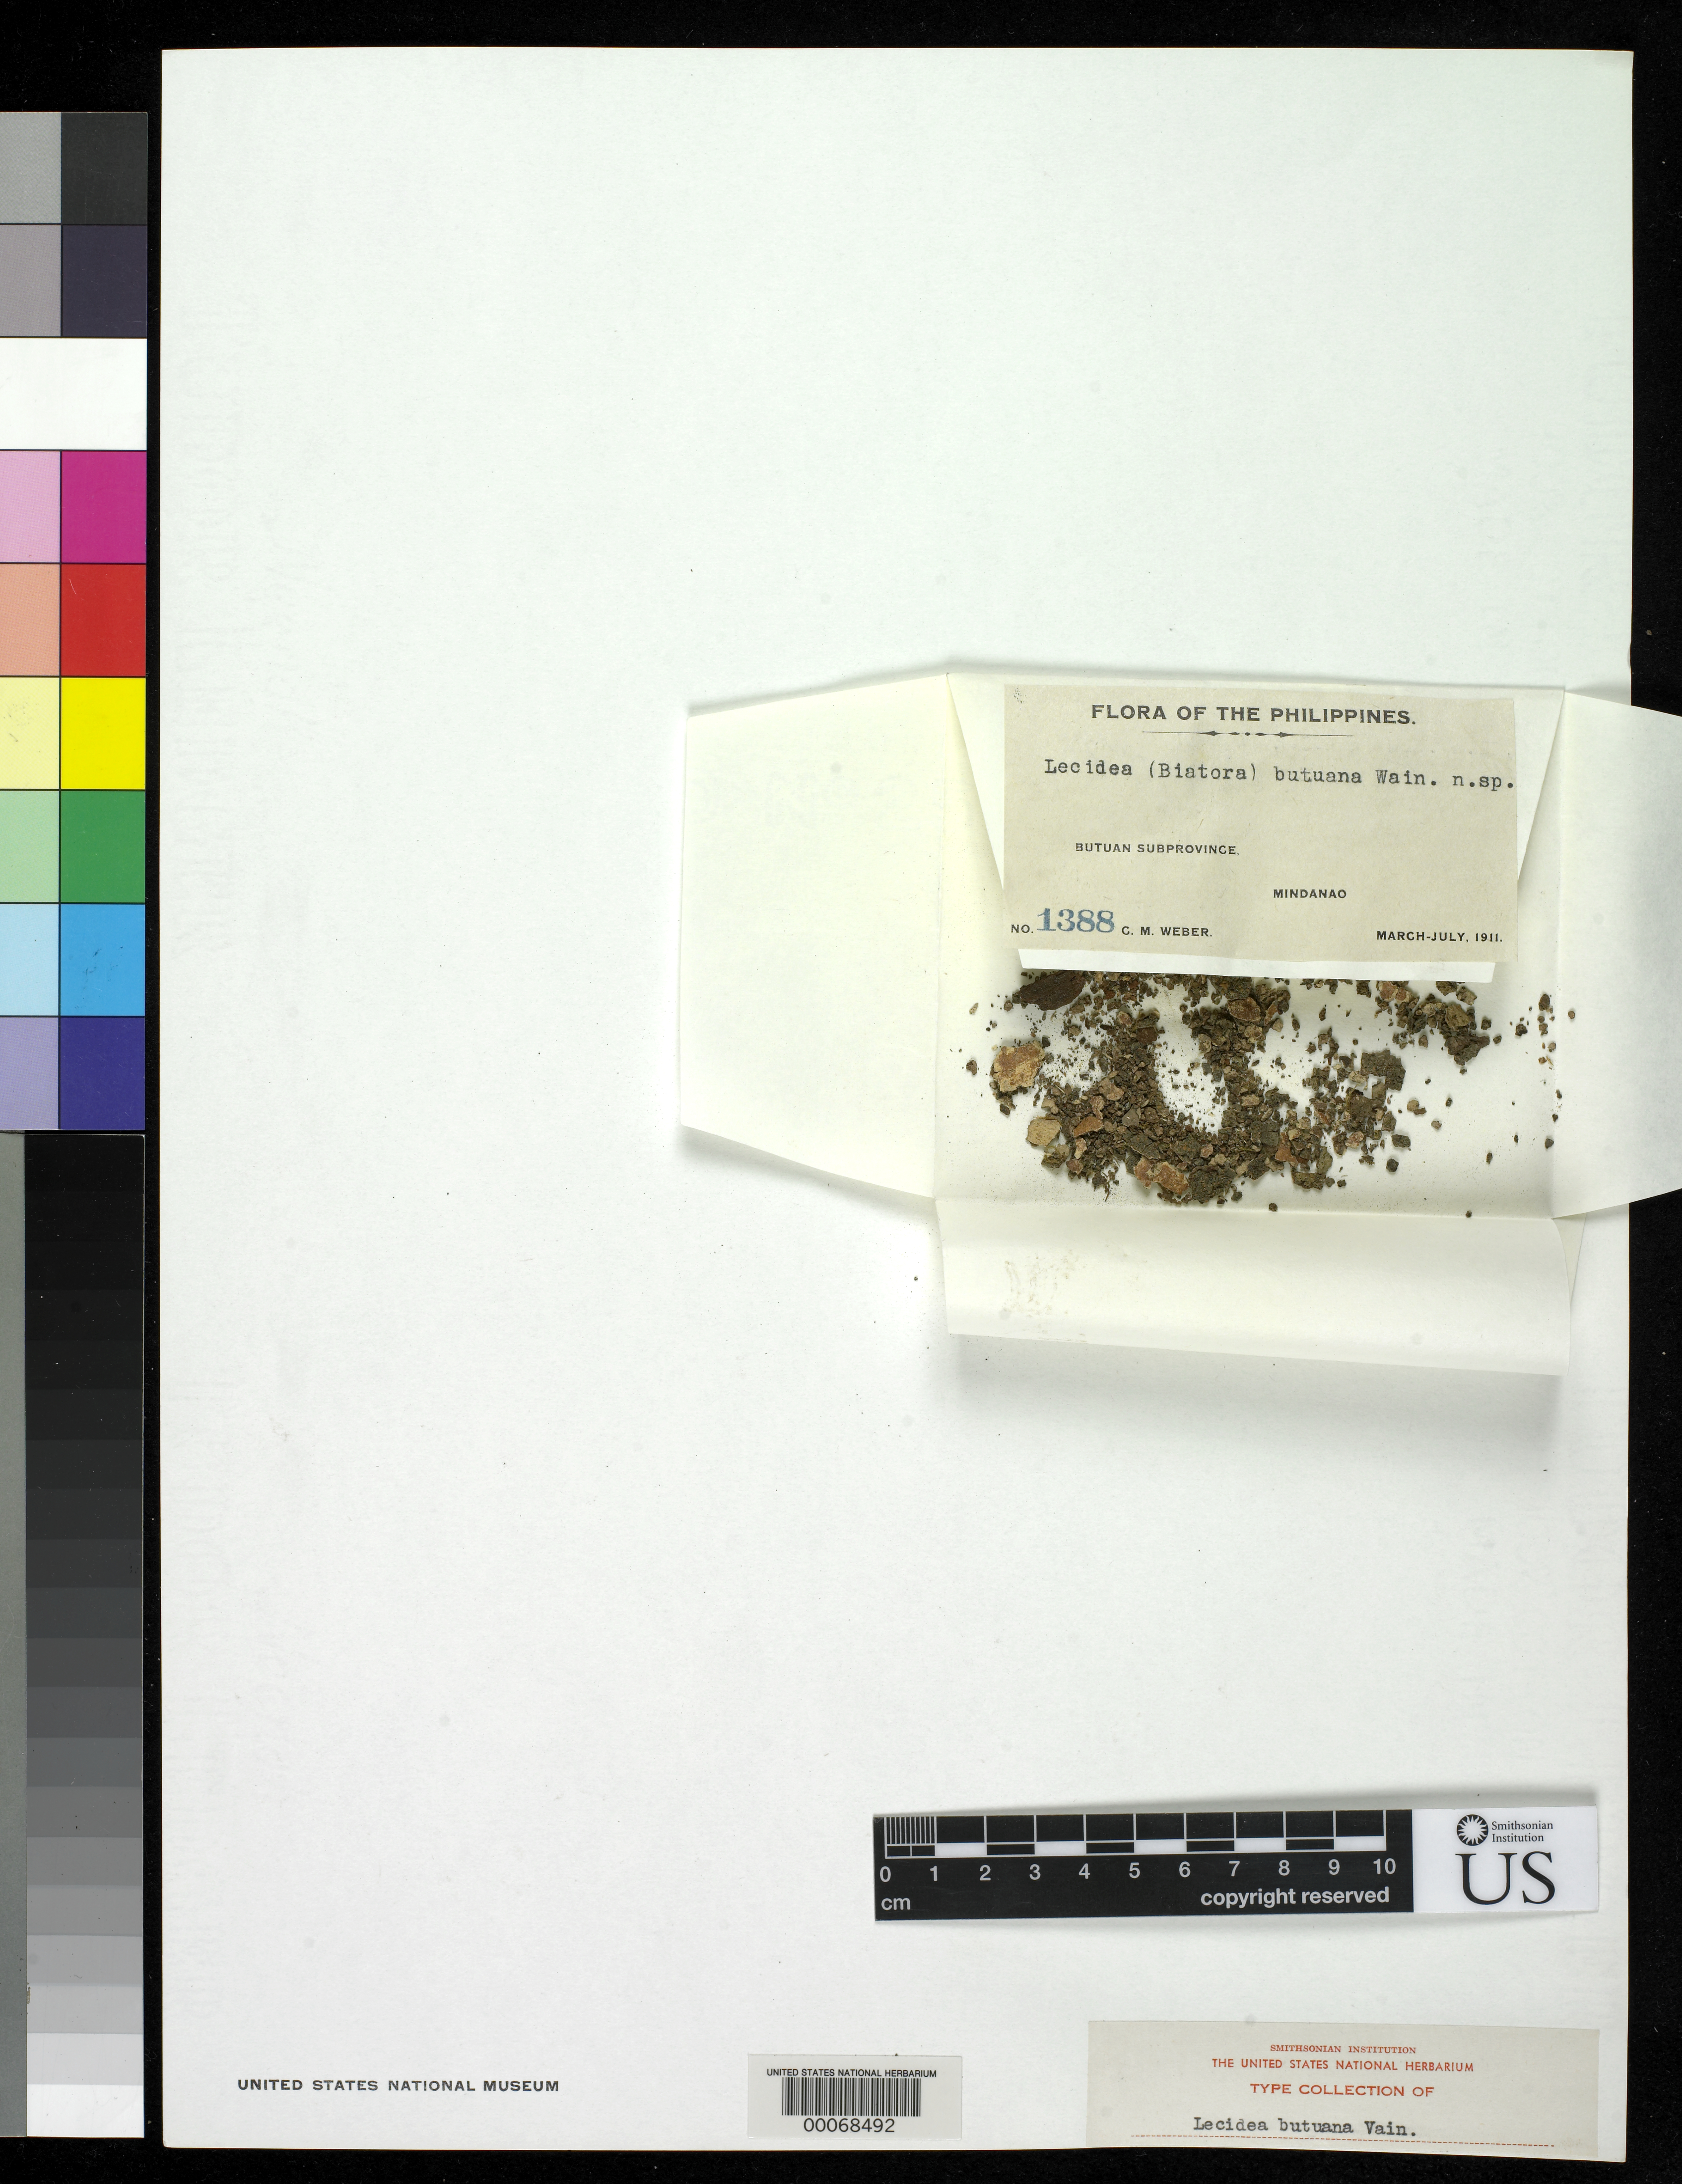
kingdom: Fungi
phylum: Ascomycota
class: Lecanoromycetes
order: Lecideales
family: Lecideaceae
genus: Lecidea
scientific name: Lecidea butuana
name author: Vain.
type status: Isotype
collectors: C. M. Weber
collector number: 1388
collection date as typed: Mar 1911 to -- Apr 1911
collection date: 1911-03/1911-04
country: Philippines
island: Mindanao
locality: Butuan.